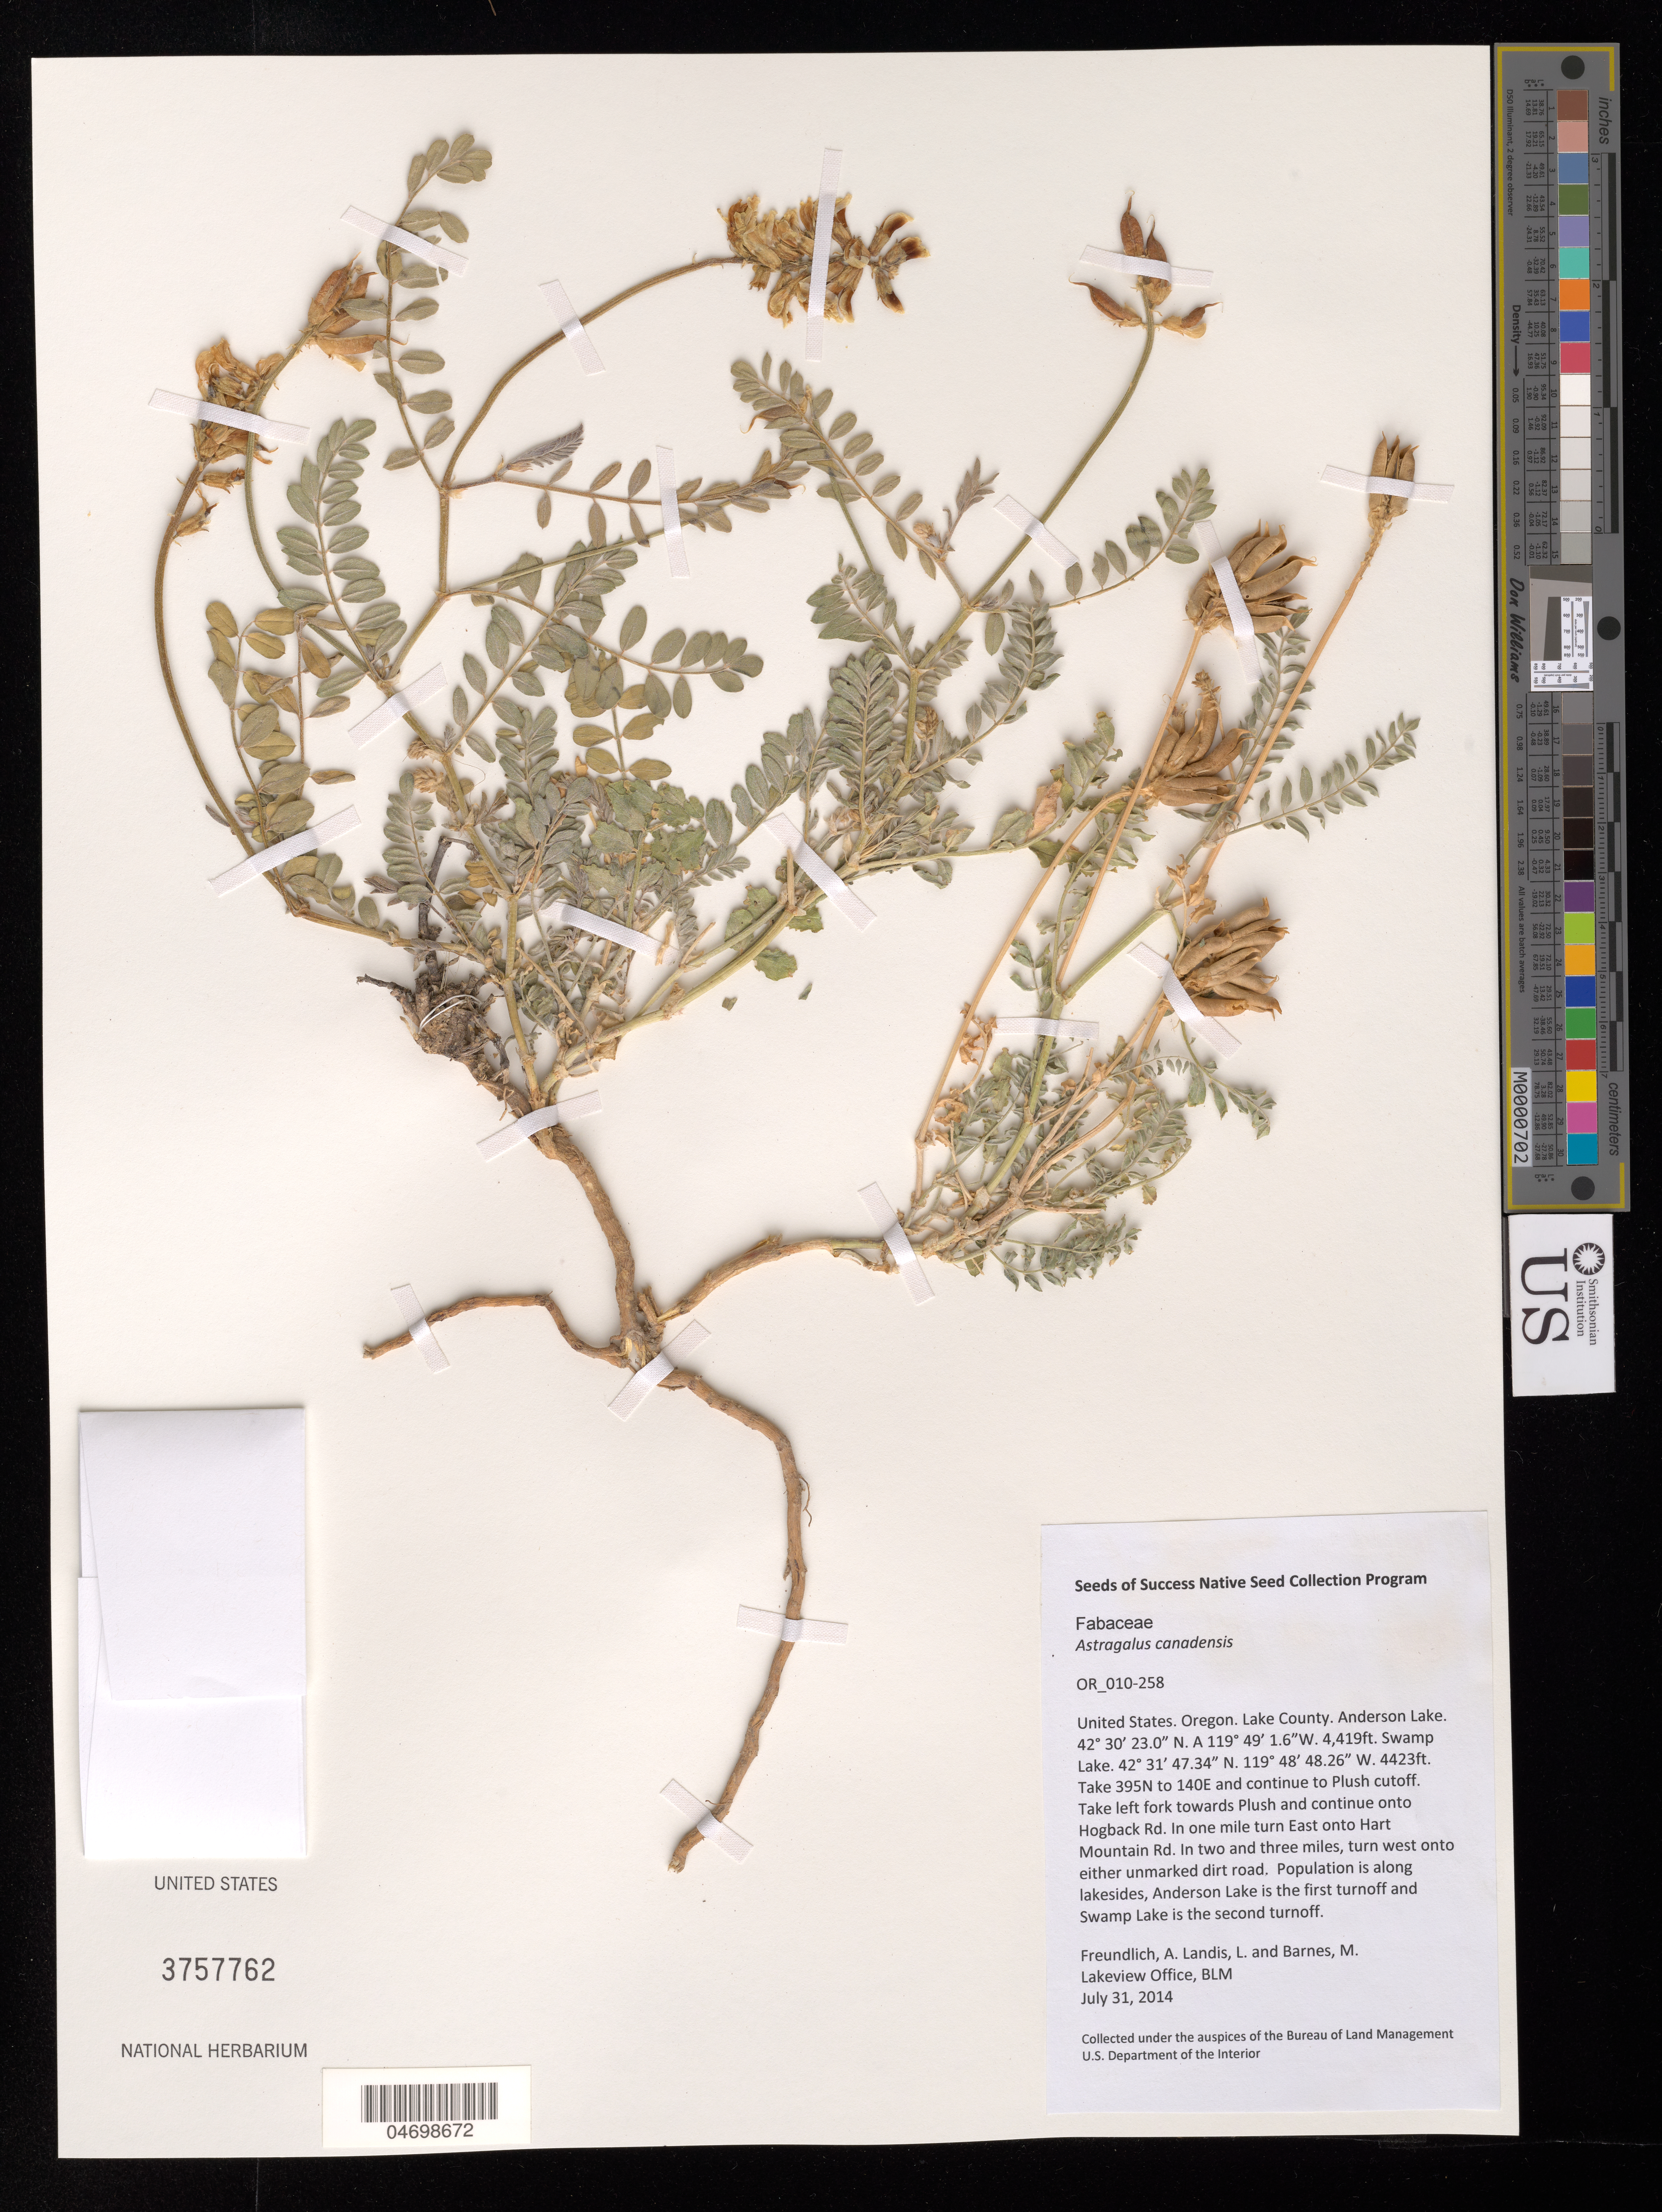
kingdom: Plantae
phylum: Tracheophyta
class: Magnoliopsida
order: Fabales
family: Fabaceae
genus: Astragalus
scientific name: Astragalus canadensis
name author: L.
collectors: A. Freundlich, L. Landis & M. Barnes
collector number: OR-010-258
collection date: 2014-07-31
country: United States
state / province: Oregon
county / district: Lake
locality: Anderson Lake. Swamp Lake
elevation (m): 1347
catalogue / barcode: US 3757762